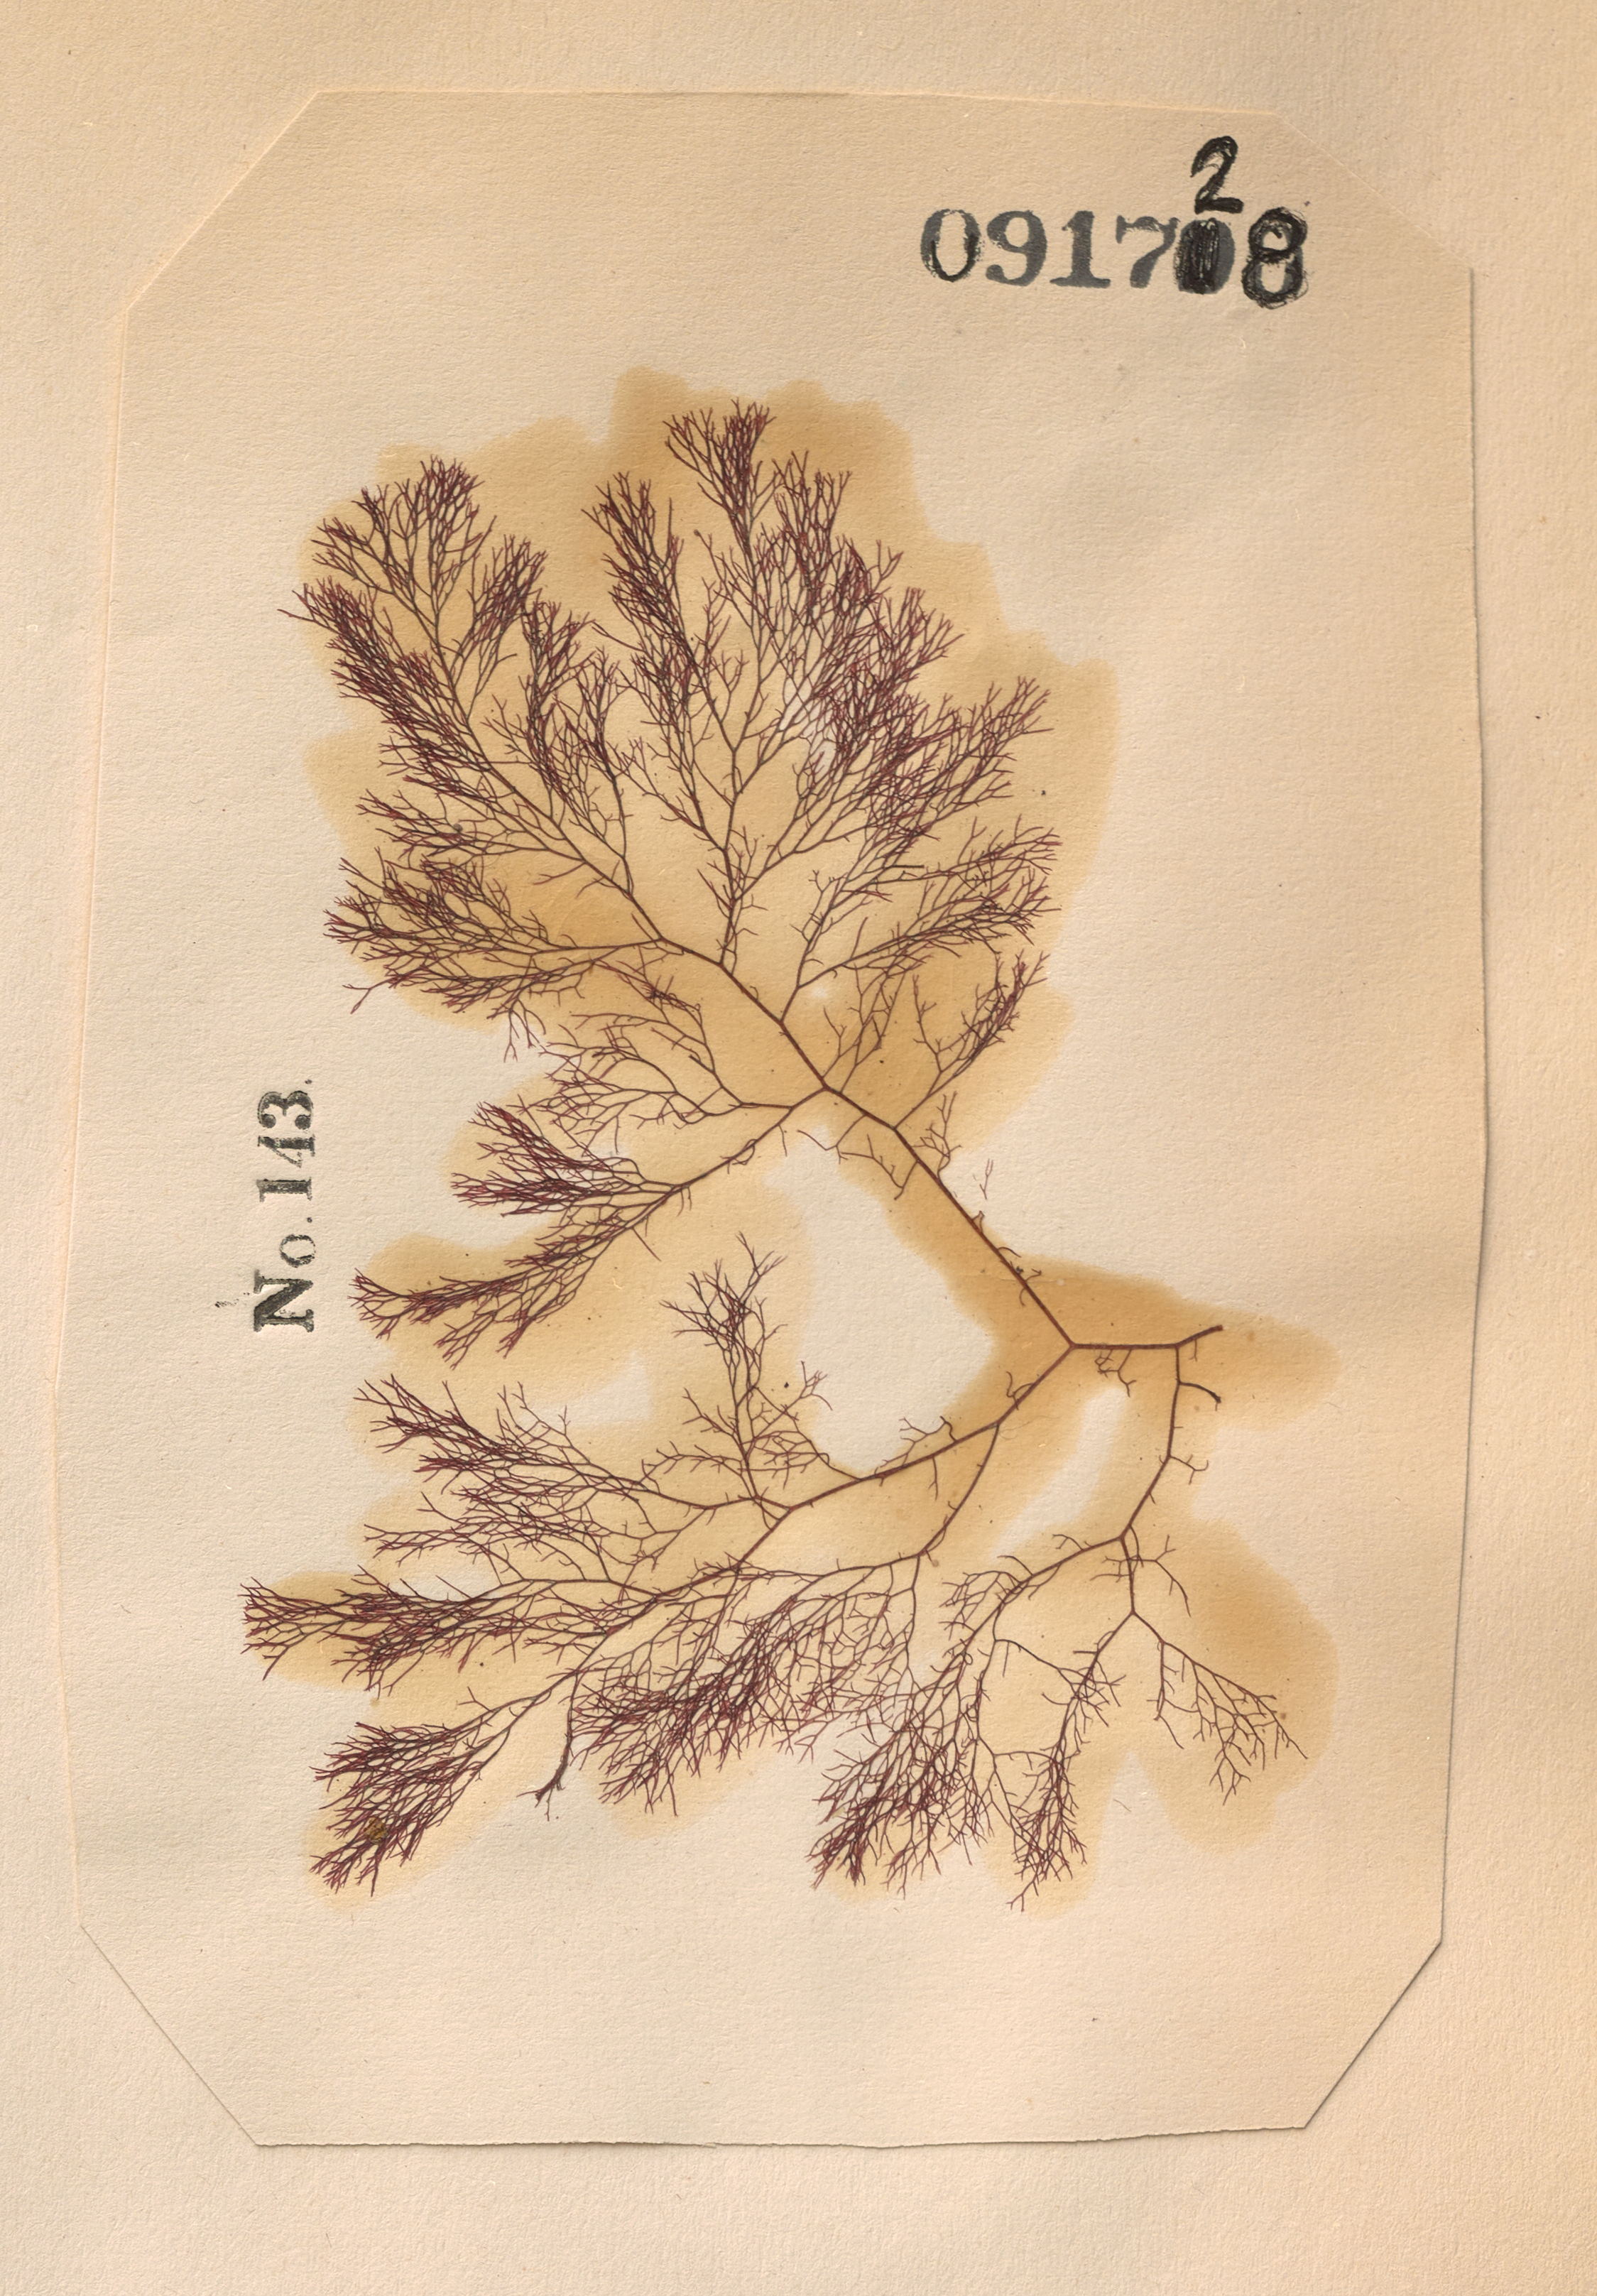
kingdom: Plantae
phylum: Rhodophyta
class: Florideophyceae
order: Ceramiales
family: Ceramiaceae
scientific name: Firmatus pumilus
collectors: C. Durant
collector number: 143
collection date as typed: Sum 1850 AND -- Fal 1850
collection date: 1850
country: United States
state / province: New York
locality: Hurlgate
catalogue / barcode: US 91728